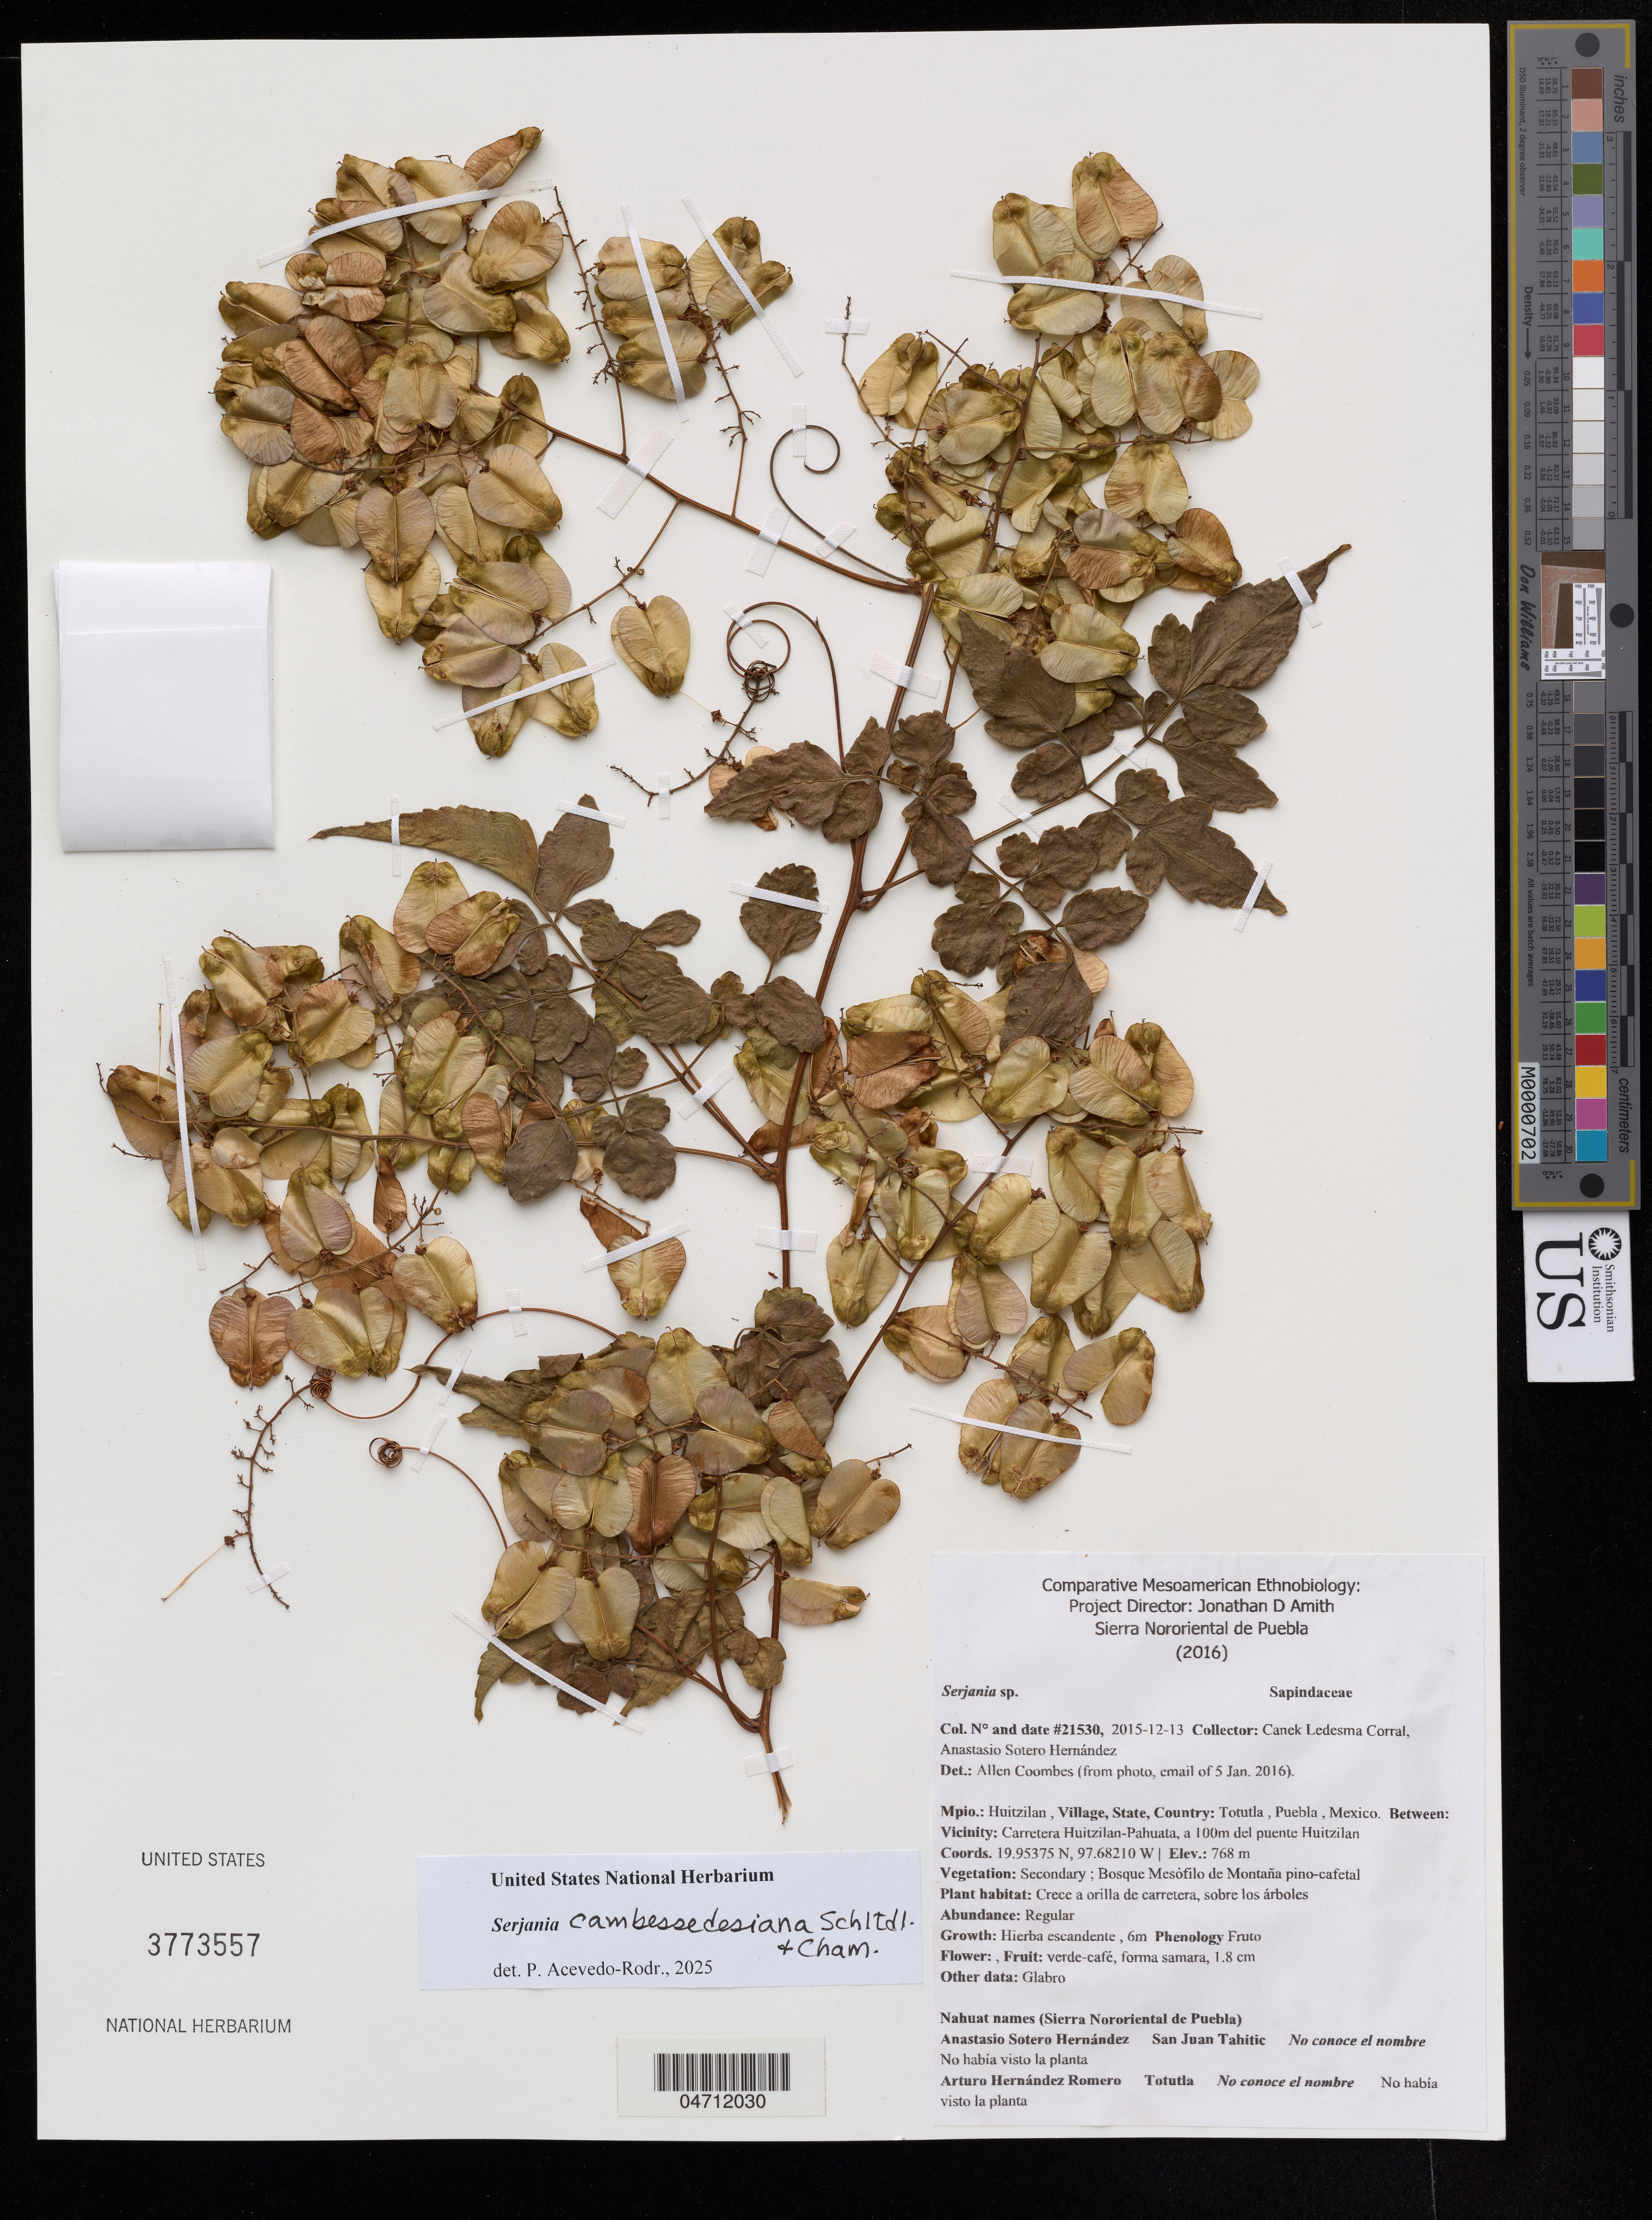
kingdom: Plantae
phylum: Tracheophyta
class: Magnoliopsida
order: Sapindales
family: Sapindaceae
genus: Serjania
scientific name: Serjania cambessediana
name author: Schltdl. & Cham.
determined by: Acevedo-Rodríguez, P., (BOT), Smithsonian Institution - National Museum of Natural History (UNITED STATES)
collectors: Canek Ledesma C. & A. Sotero H.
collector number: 21530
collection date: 2015-12-13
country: Mexico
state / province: Puebla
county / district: Huitzilan de Serdán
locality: Totutla, Carretera Huitzilan-Pahuata, a 100 m del puente Huitzilan.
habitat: Crece a orilla de carretera, sobre los árboles.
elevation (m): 768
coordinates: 19.95375, -97.6821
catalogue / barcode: US 3773557